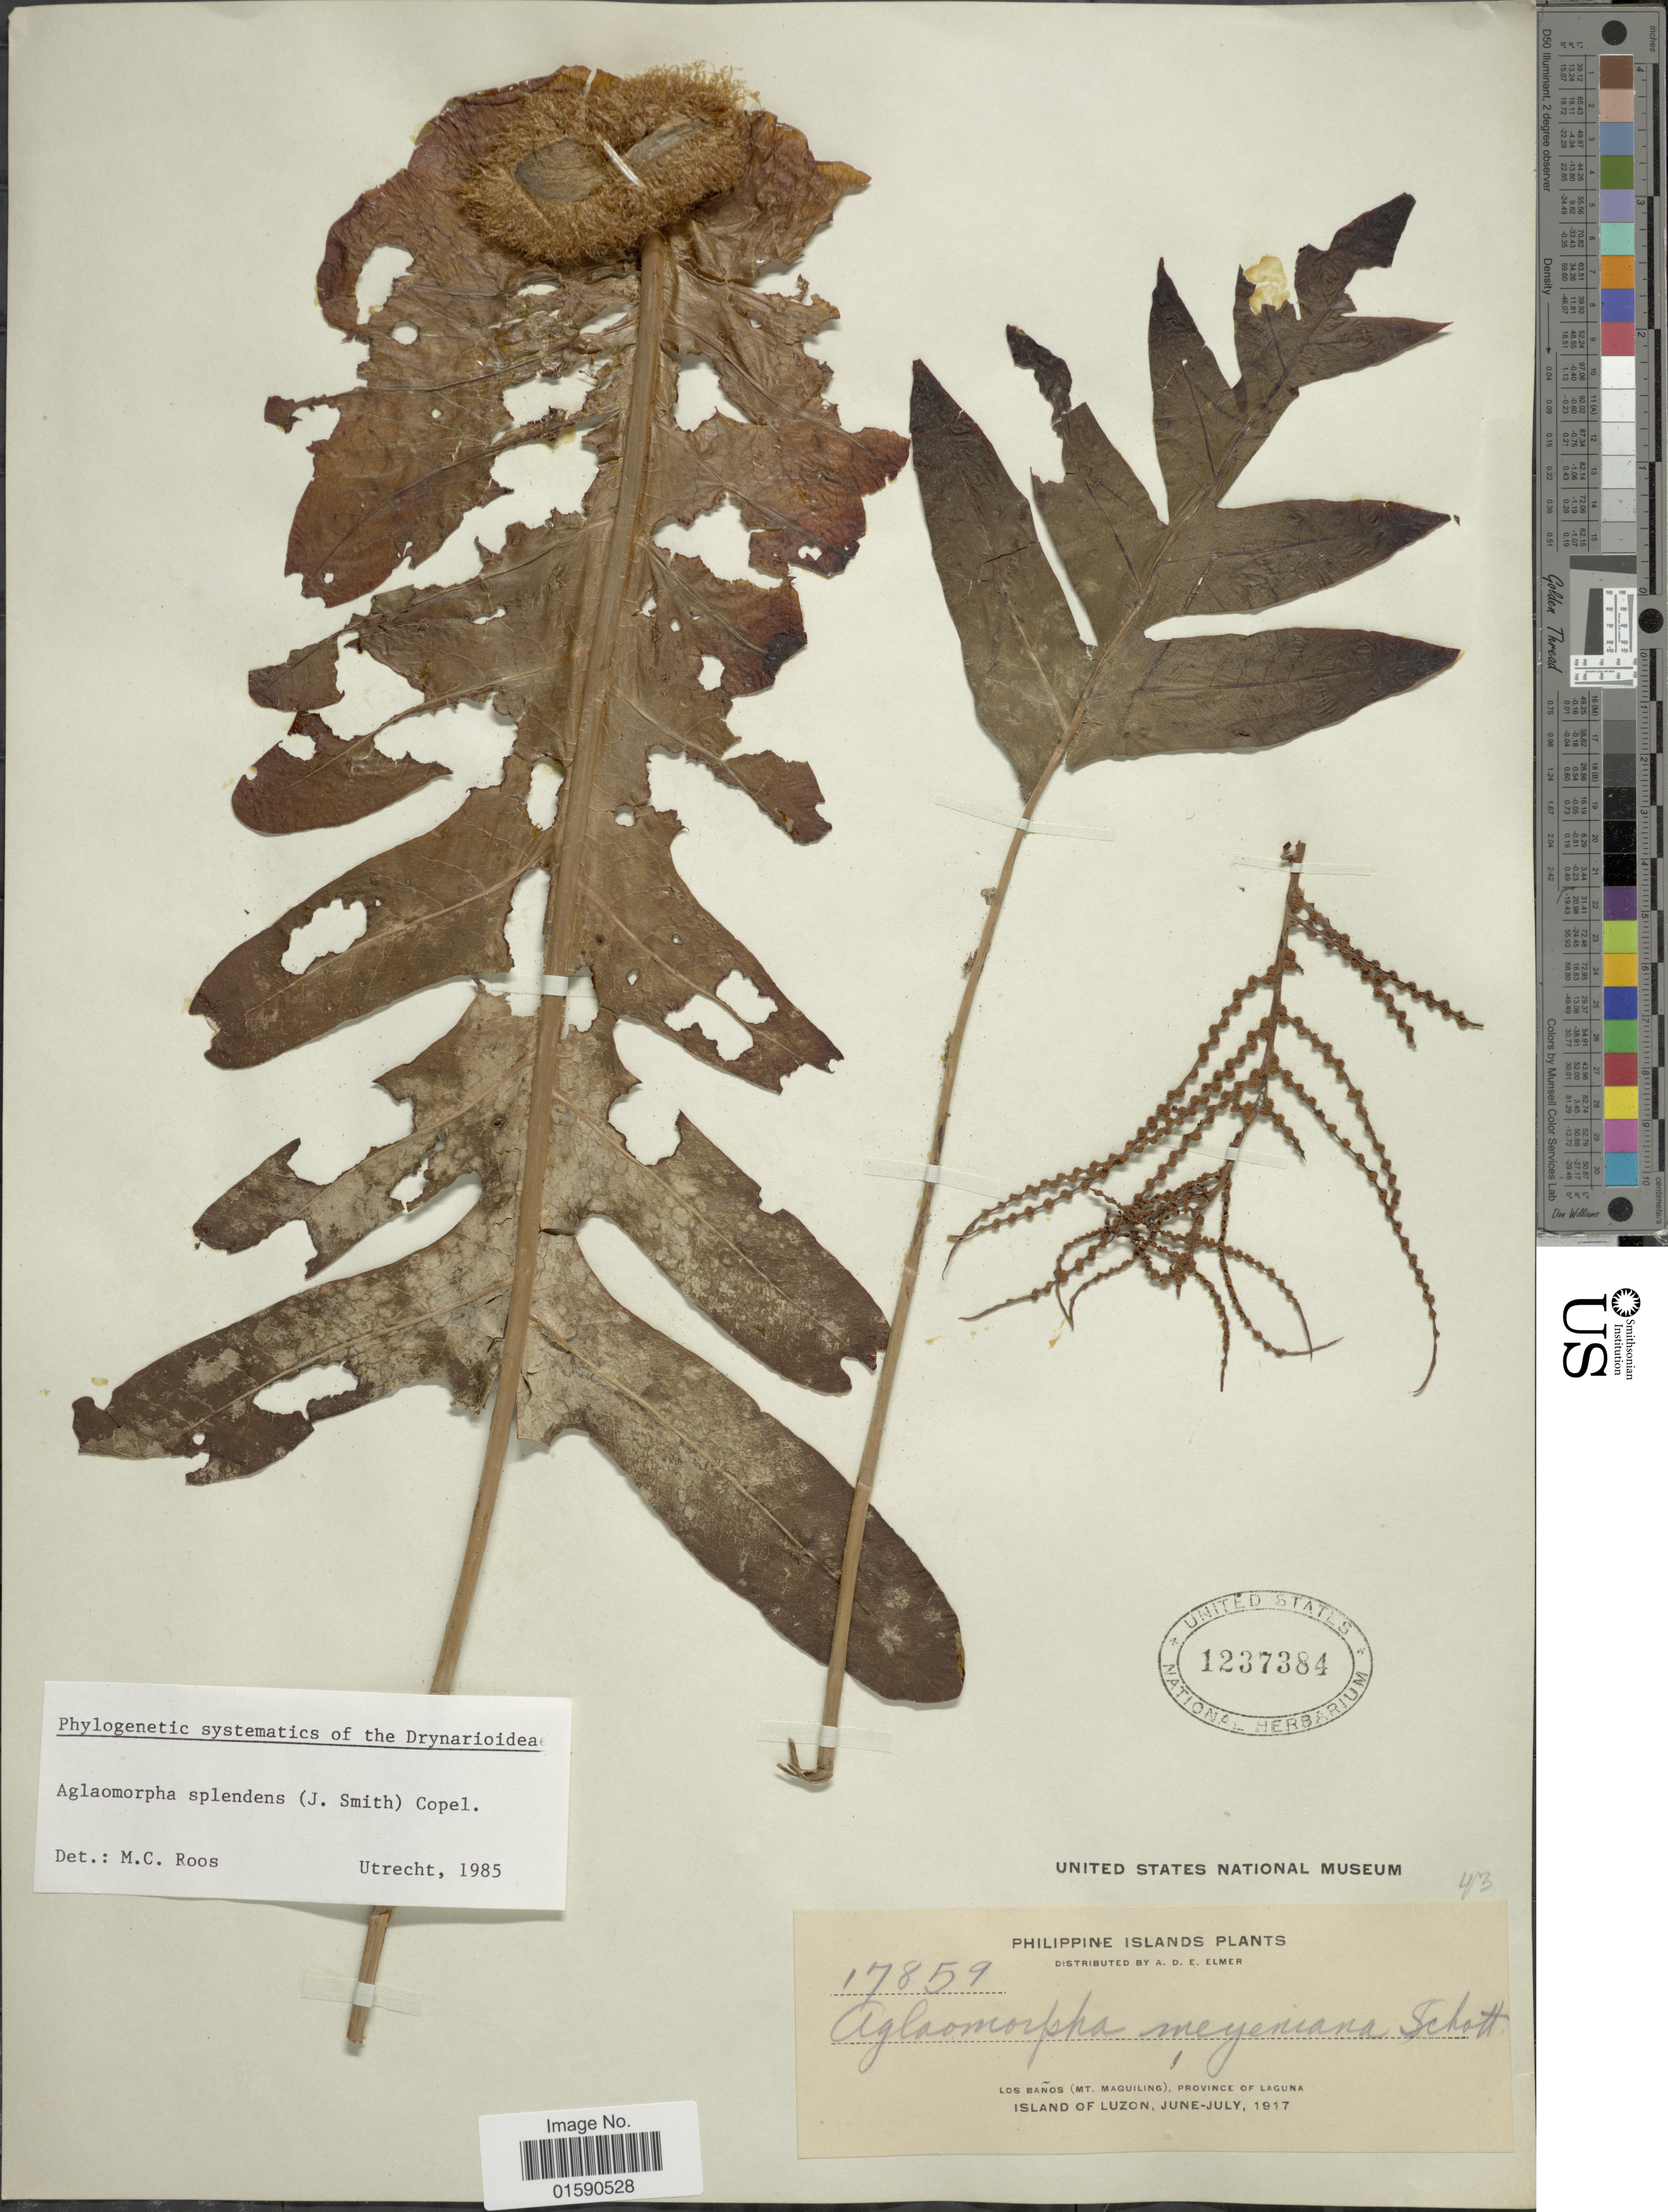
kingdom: Plantae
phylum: Tracheophyta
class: Polypodiopsida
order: Polypodiales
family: Polypodiaceae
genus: Aglaomorpha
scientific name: Aglaomorpha splendens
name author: (J. Sm.) Copel.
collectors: A. D. E. Elmer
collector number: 17859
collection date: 1917-06/1917-07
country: Philippines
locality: Los Banos (Mt. Maquiling), Province of Laguna. Island of Luzon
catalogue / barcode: US 1237384